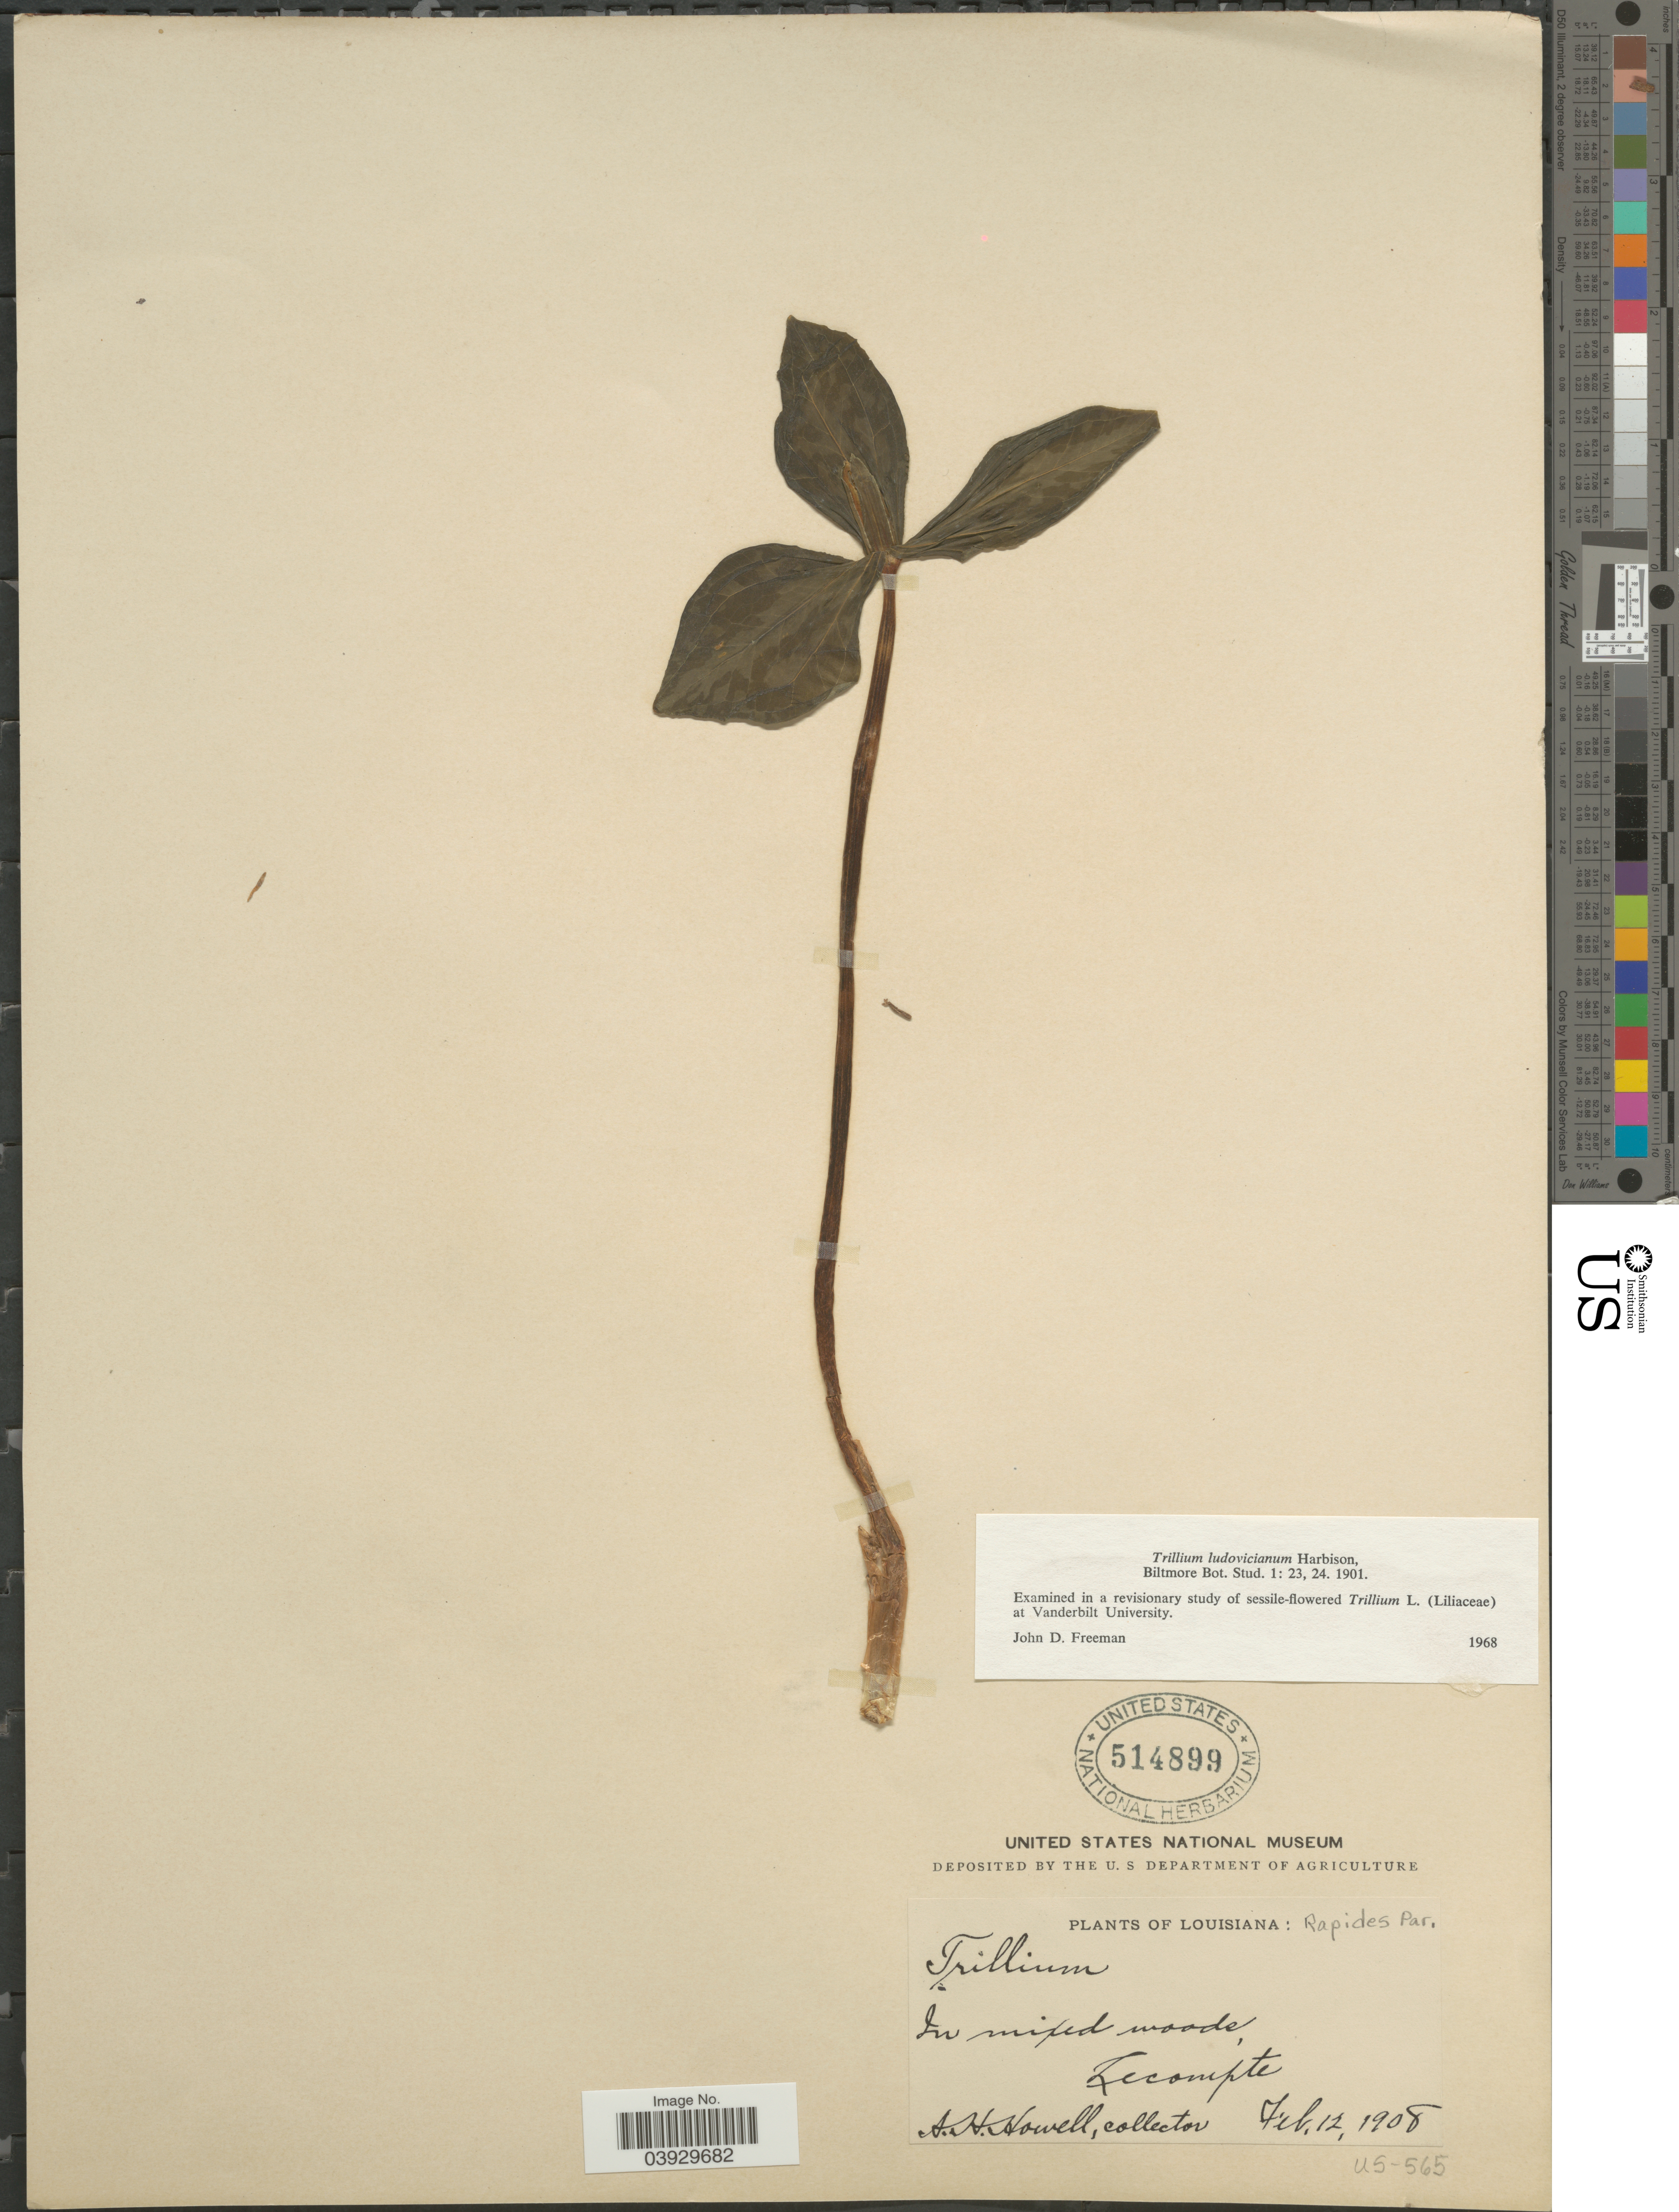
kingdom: Plantae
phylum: Tracheophyta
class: Liliopsida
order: Liliales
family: Melanthiaceae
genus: Trillium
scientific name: Trillium ludovicianum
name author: Harb.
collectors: A. Howell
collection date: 1908-02-12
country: United States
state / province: Louisiana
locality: Rapides Par. Lecompte.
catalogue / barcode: US 514899